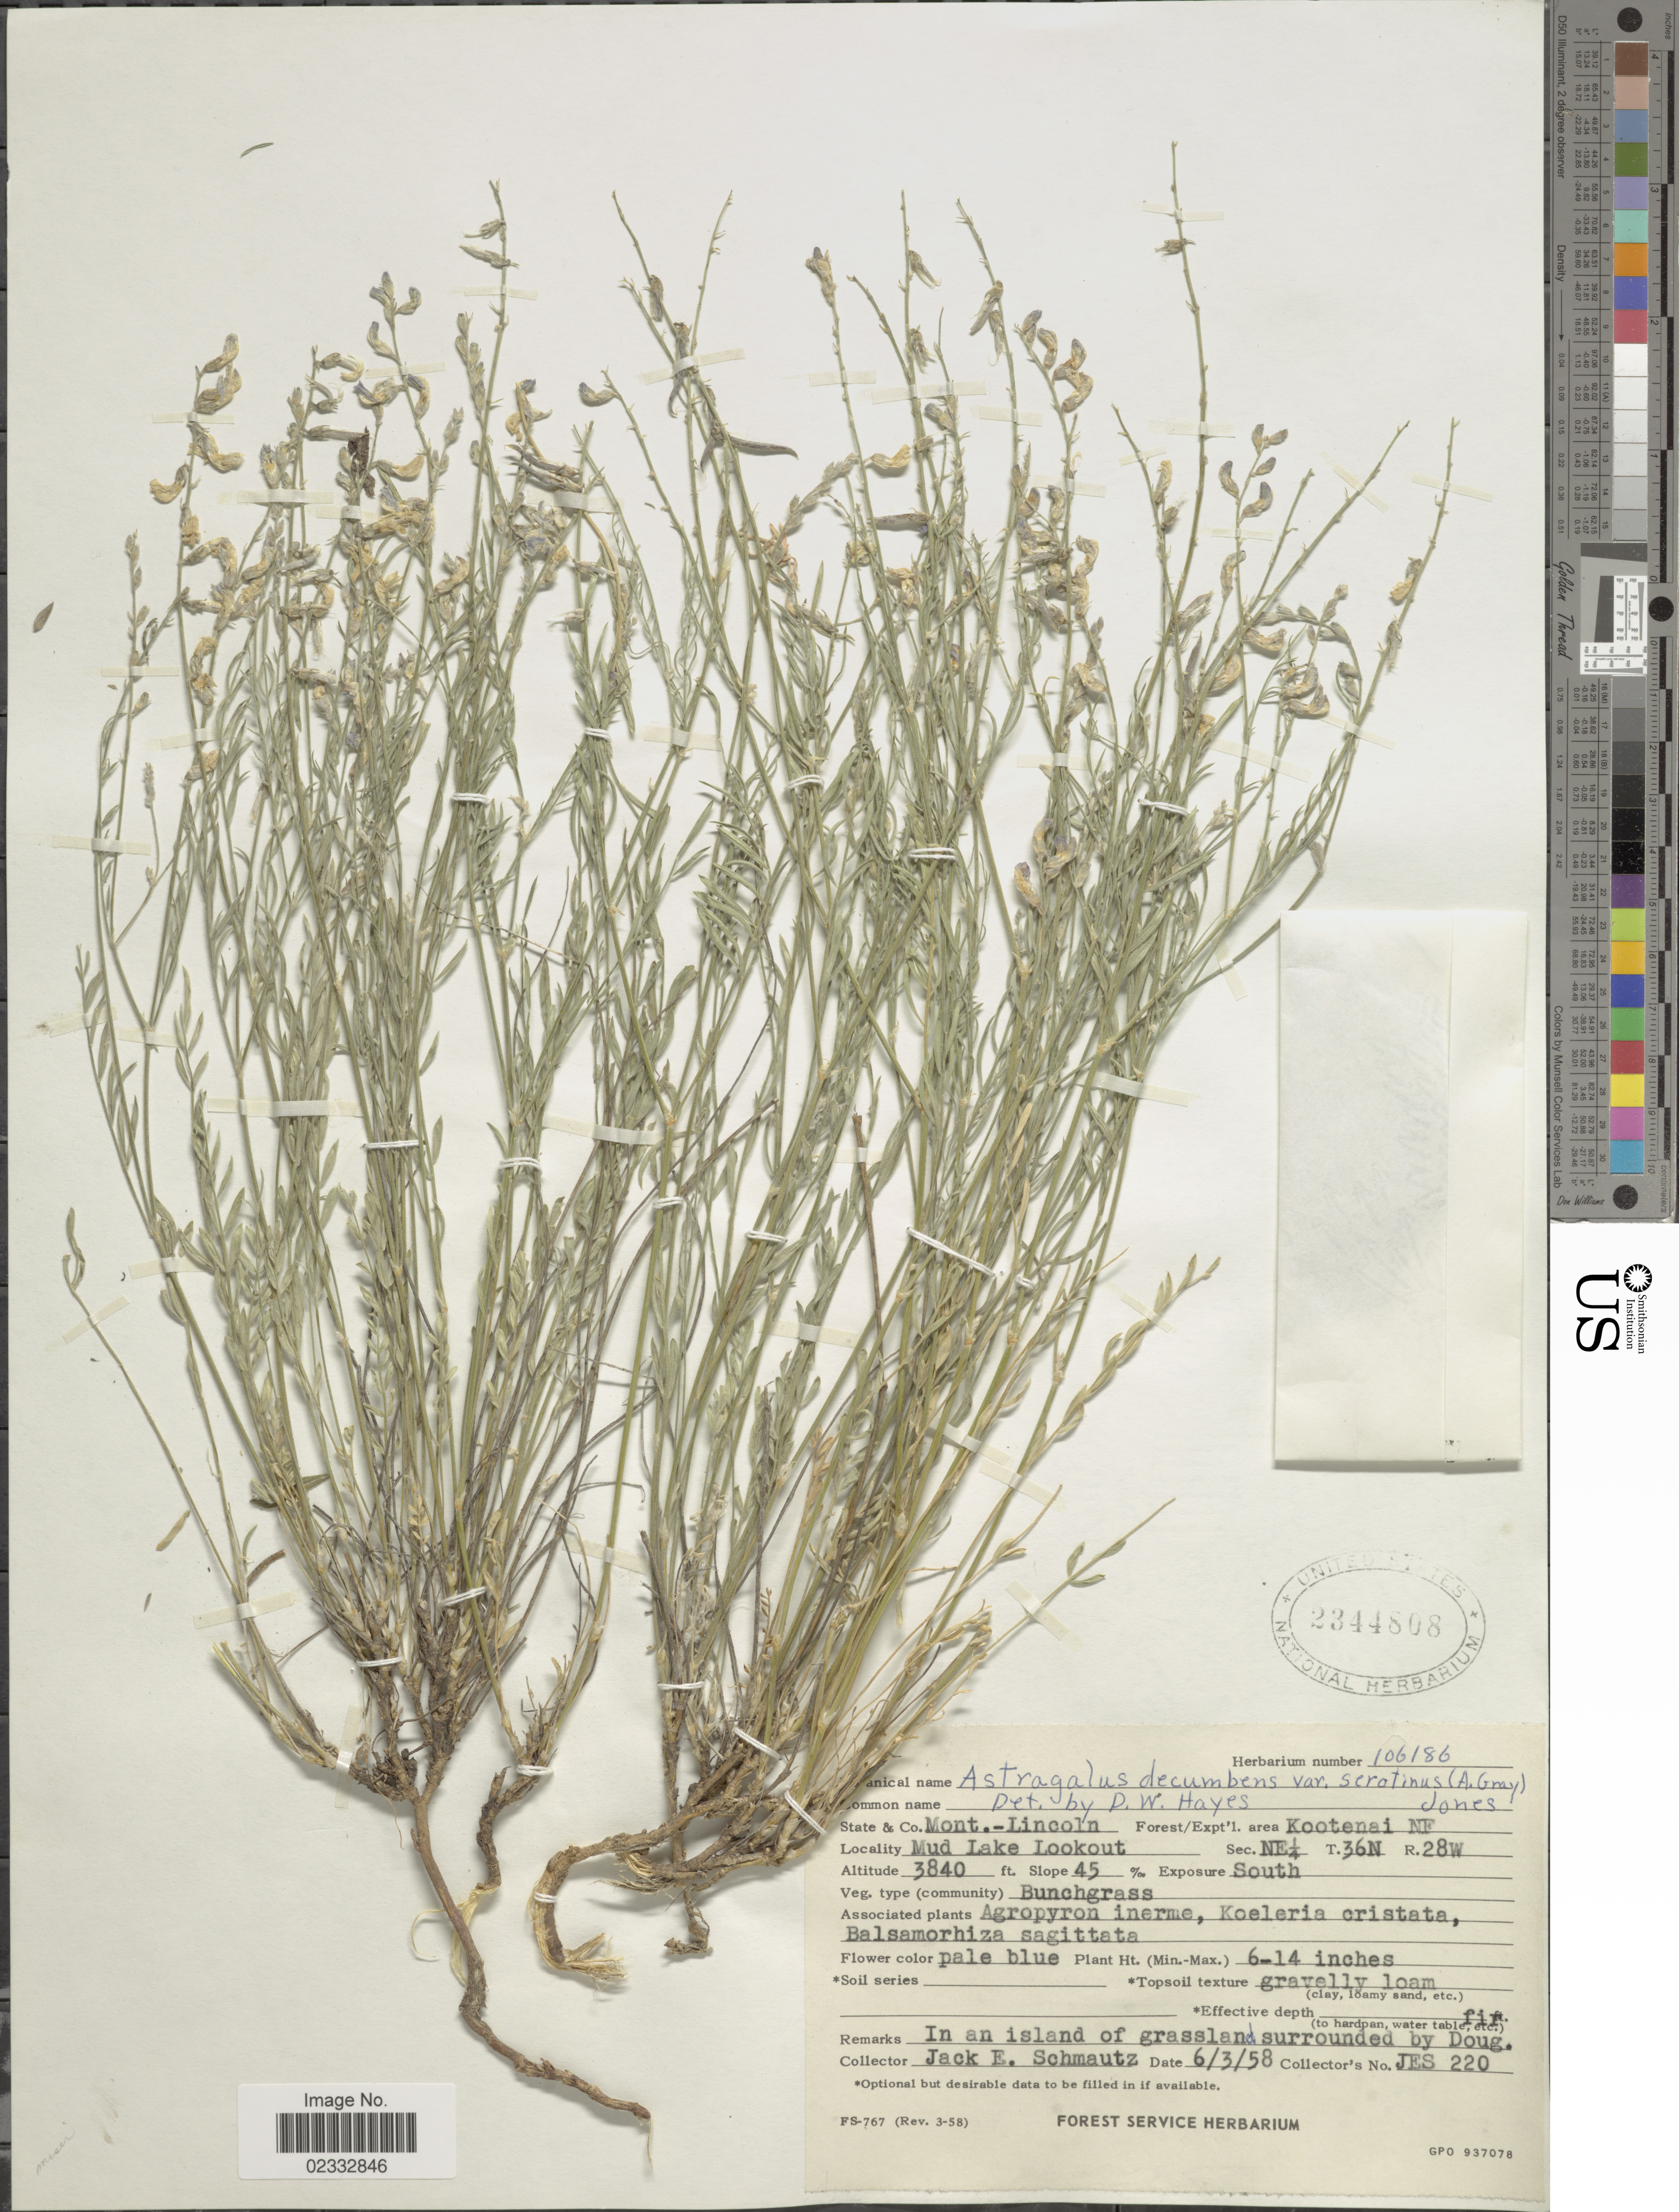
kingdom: Plantae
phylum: Tracheophyta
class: Magnoliopsida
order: Fabales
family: Fabaceae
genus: Astragalus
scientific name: Astragalus miser var. decumbens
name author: (Nutt. ex Torr. & A. Gray) Cronq.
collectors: J. Schmautz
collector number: JES20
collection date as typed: Transcribed d/m/y: 3/6/58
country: United States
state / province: Montana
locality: Lincoln, Kootenai NF, Mud Lake Lookout, NE 1/4, T. 36N, R. 28W, in an island of grassland surrounded by Doug.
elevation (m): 1170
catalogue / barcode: US 2344808